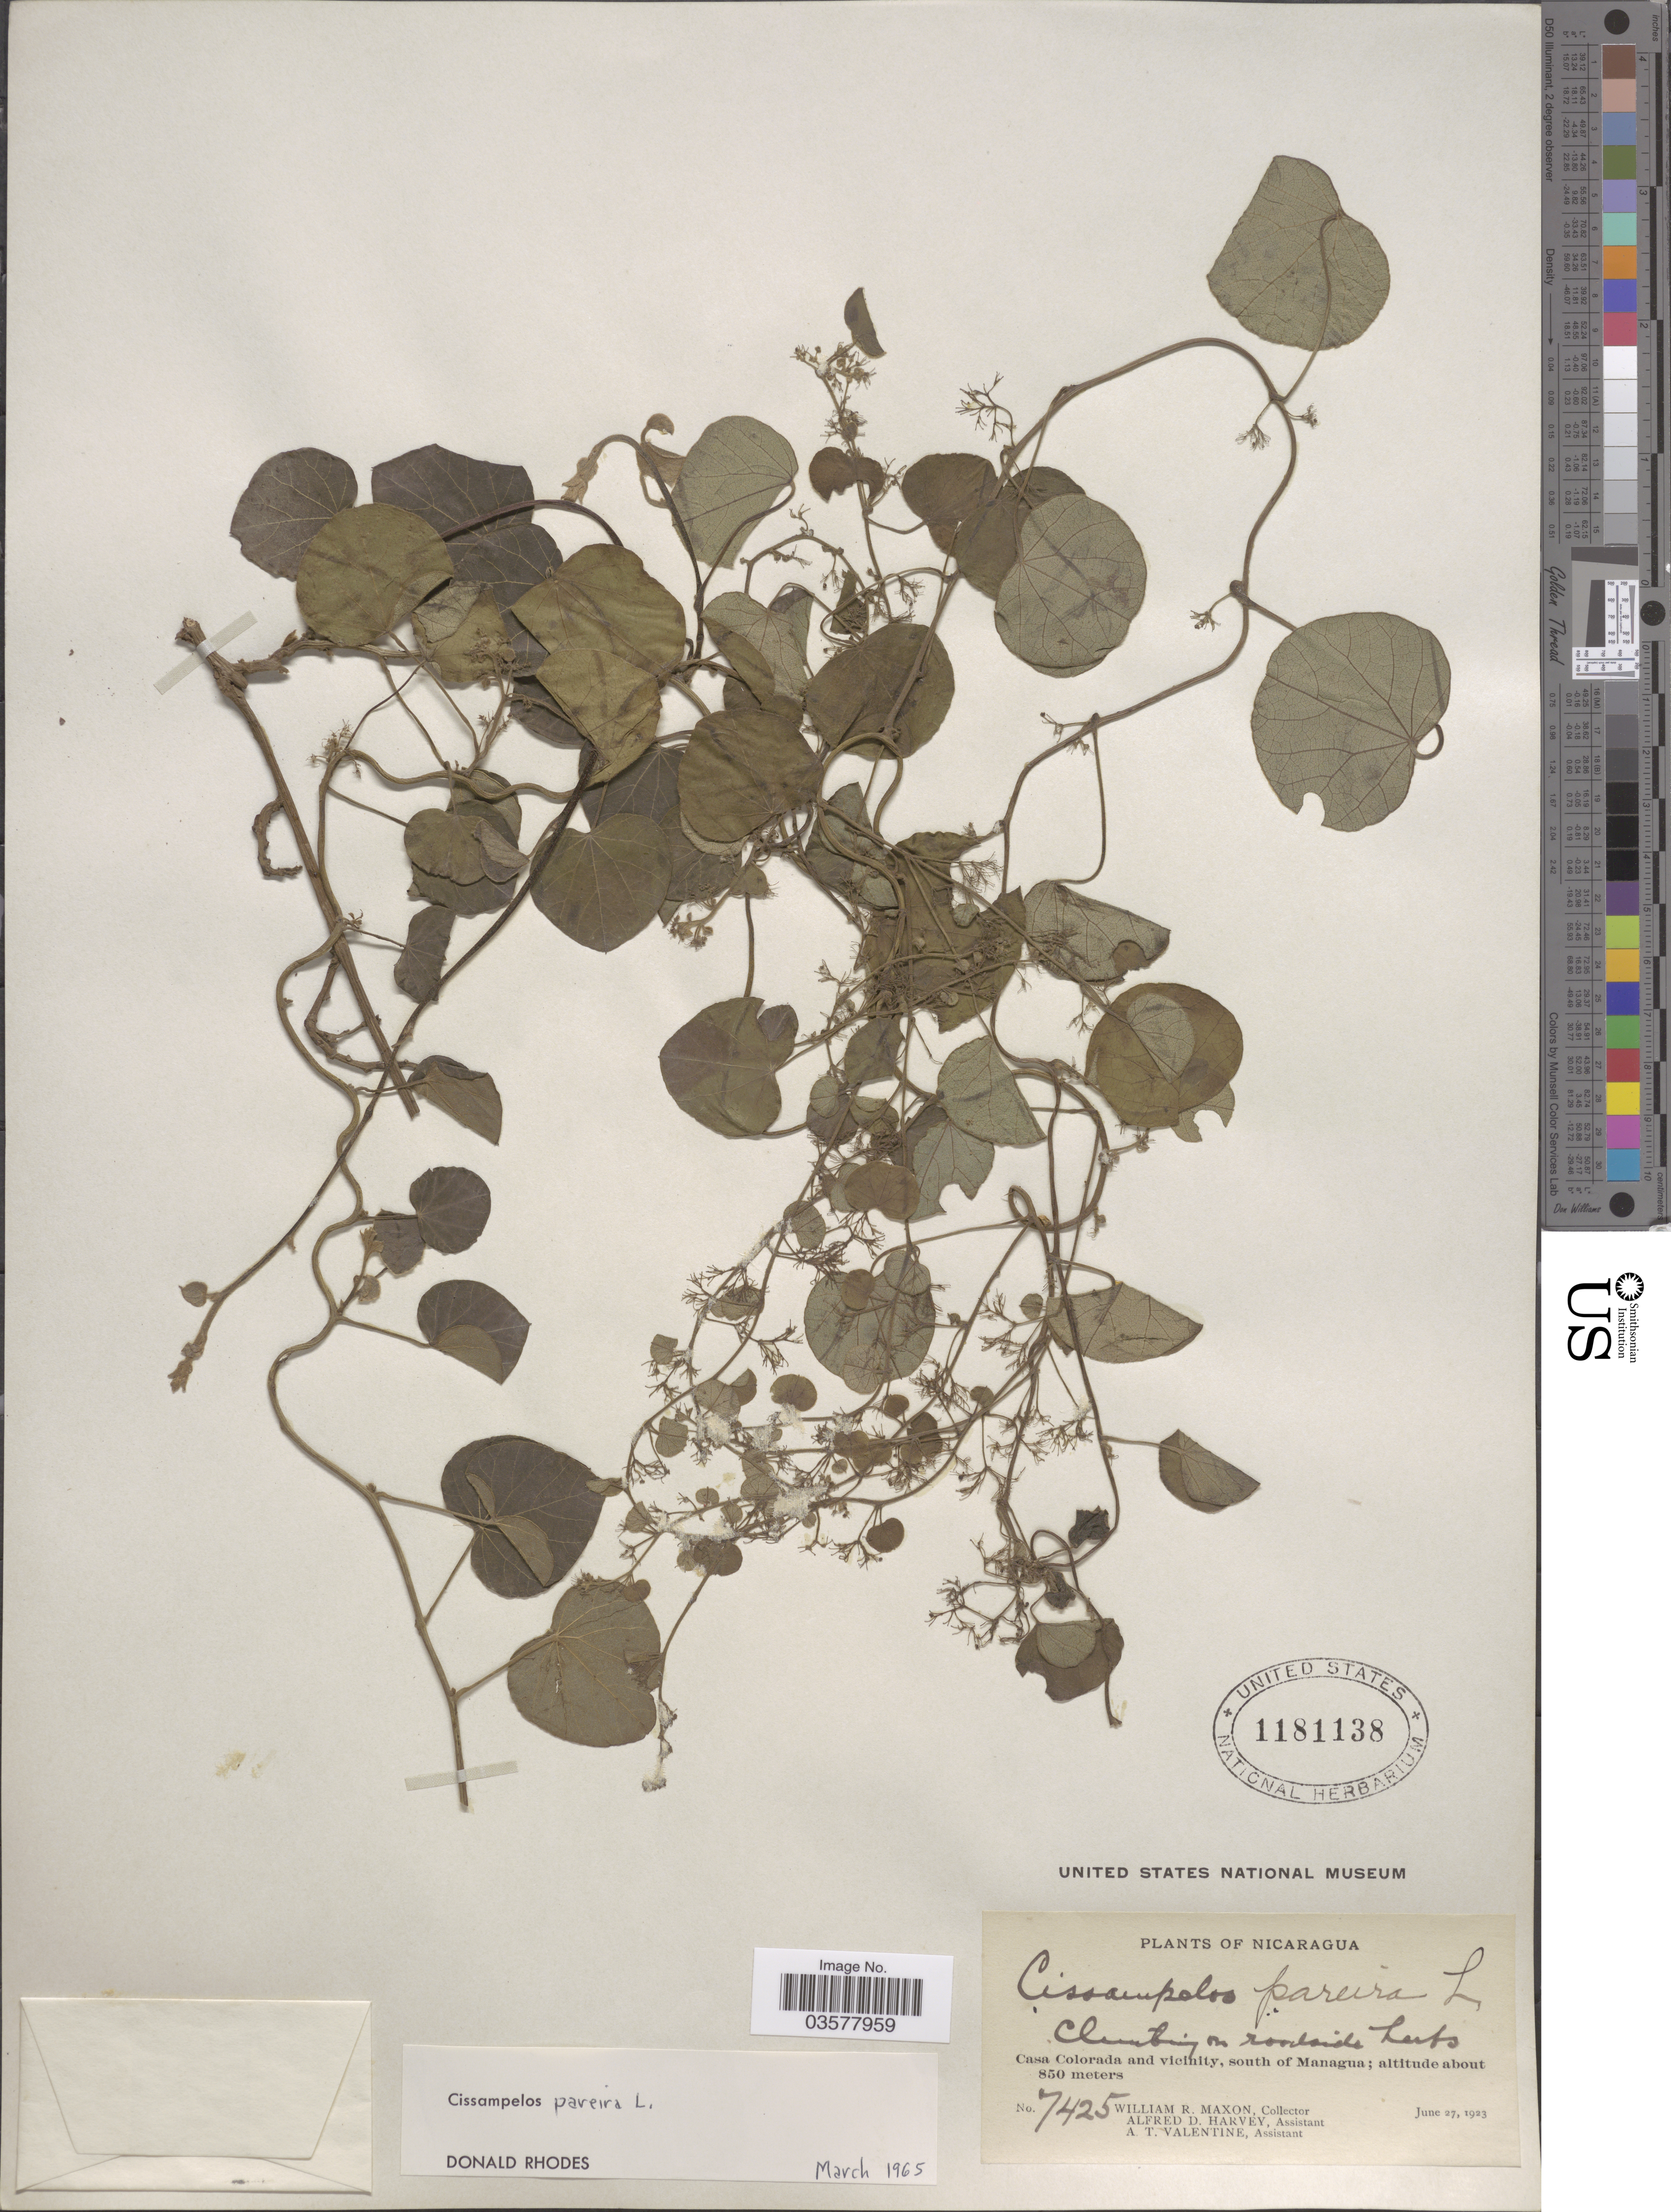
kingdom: Plantae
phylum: Tracheophyta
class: Magnoliopsida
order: Ranunculales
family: Menispermaceae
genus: Cissampelos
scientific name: Cissampelos pareira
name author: L.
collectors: W. R. Maxon, A. D. Harvey & A. Valentine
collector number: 7425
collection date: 1923-06-27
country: Nicaragua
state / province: Managua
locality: Casa Colorada and vicinity, south of Managua.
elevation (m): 850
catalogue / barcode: US 1181138